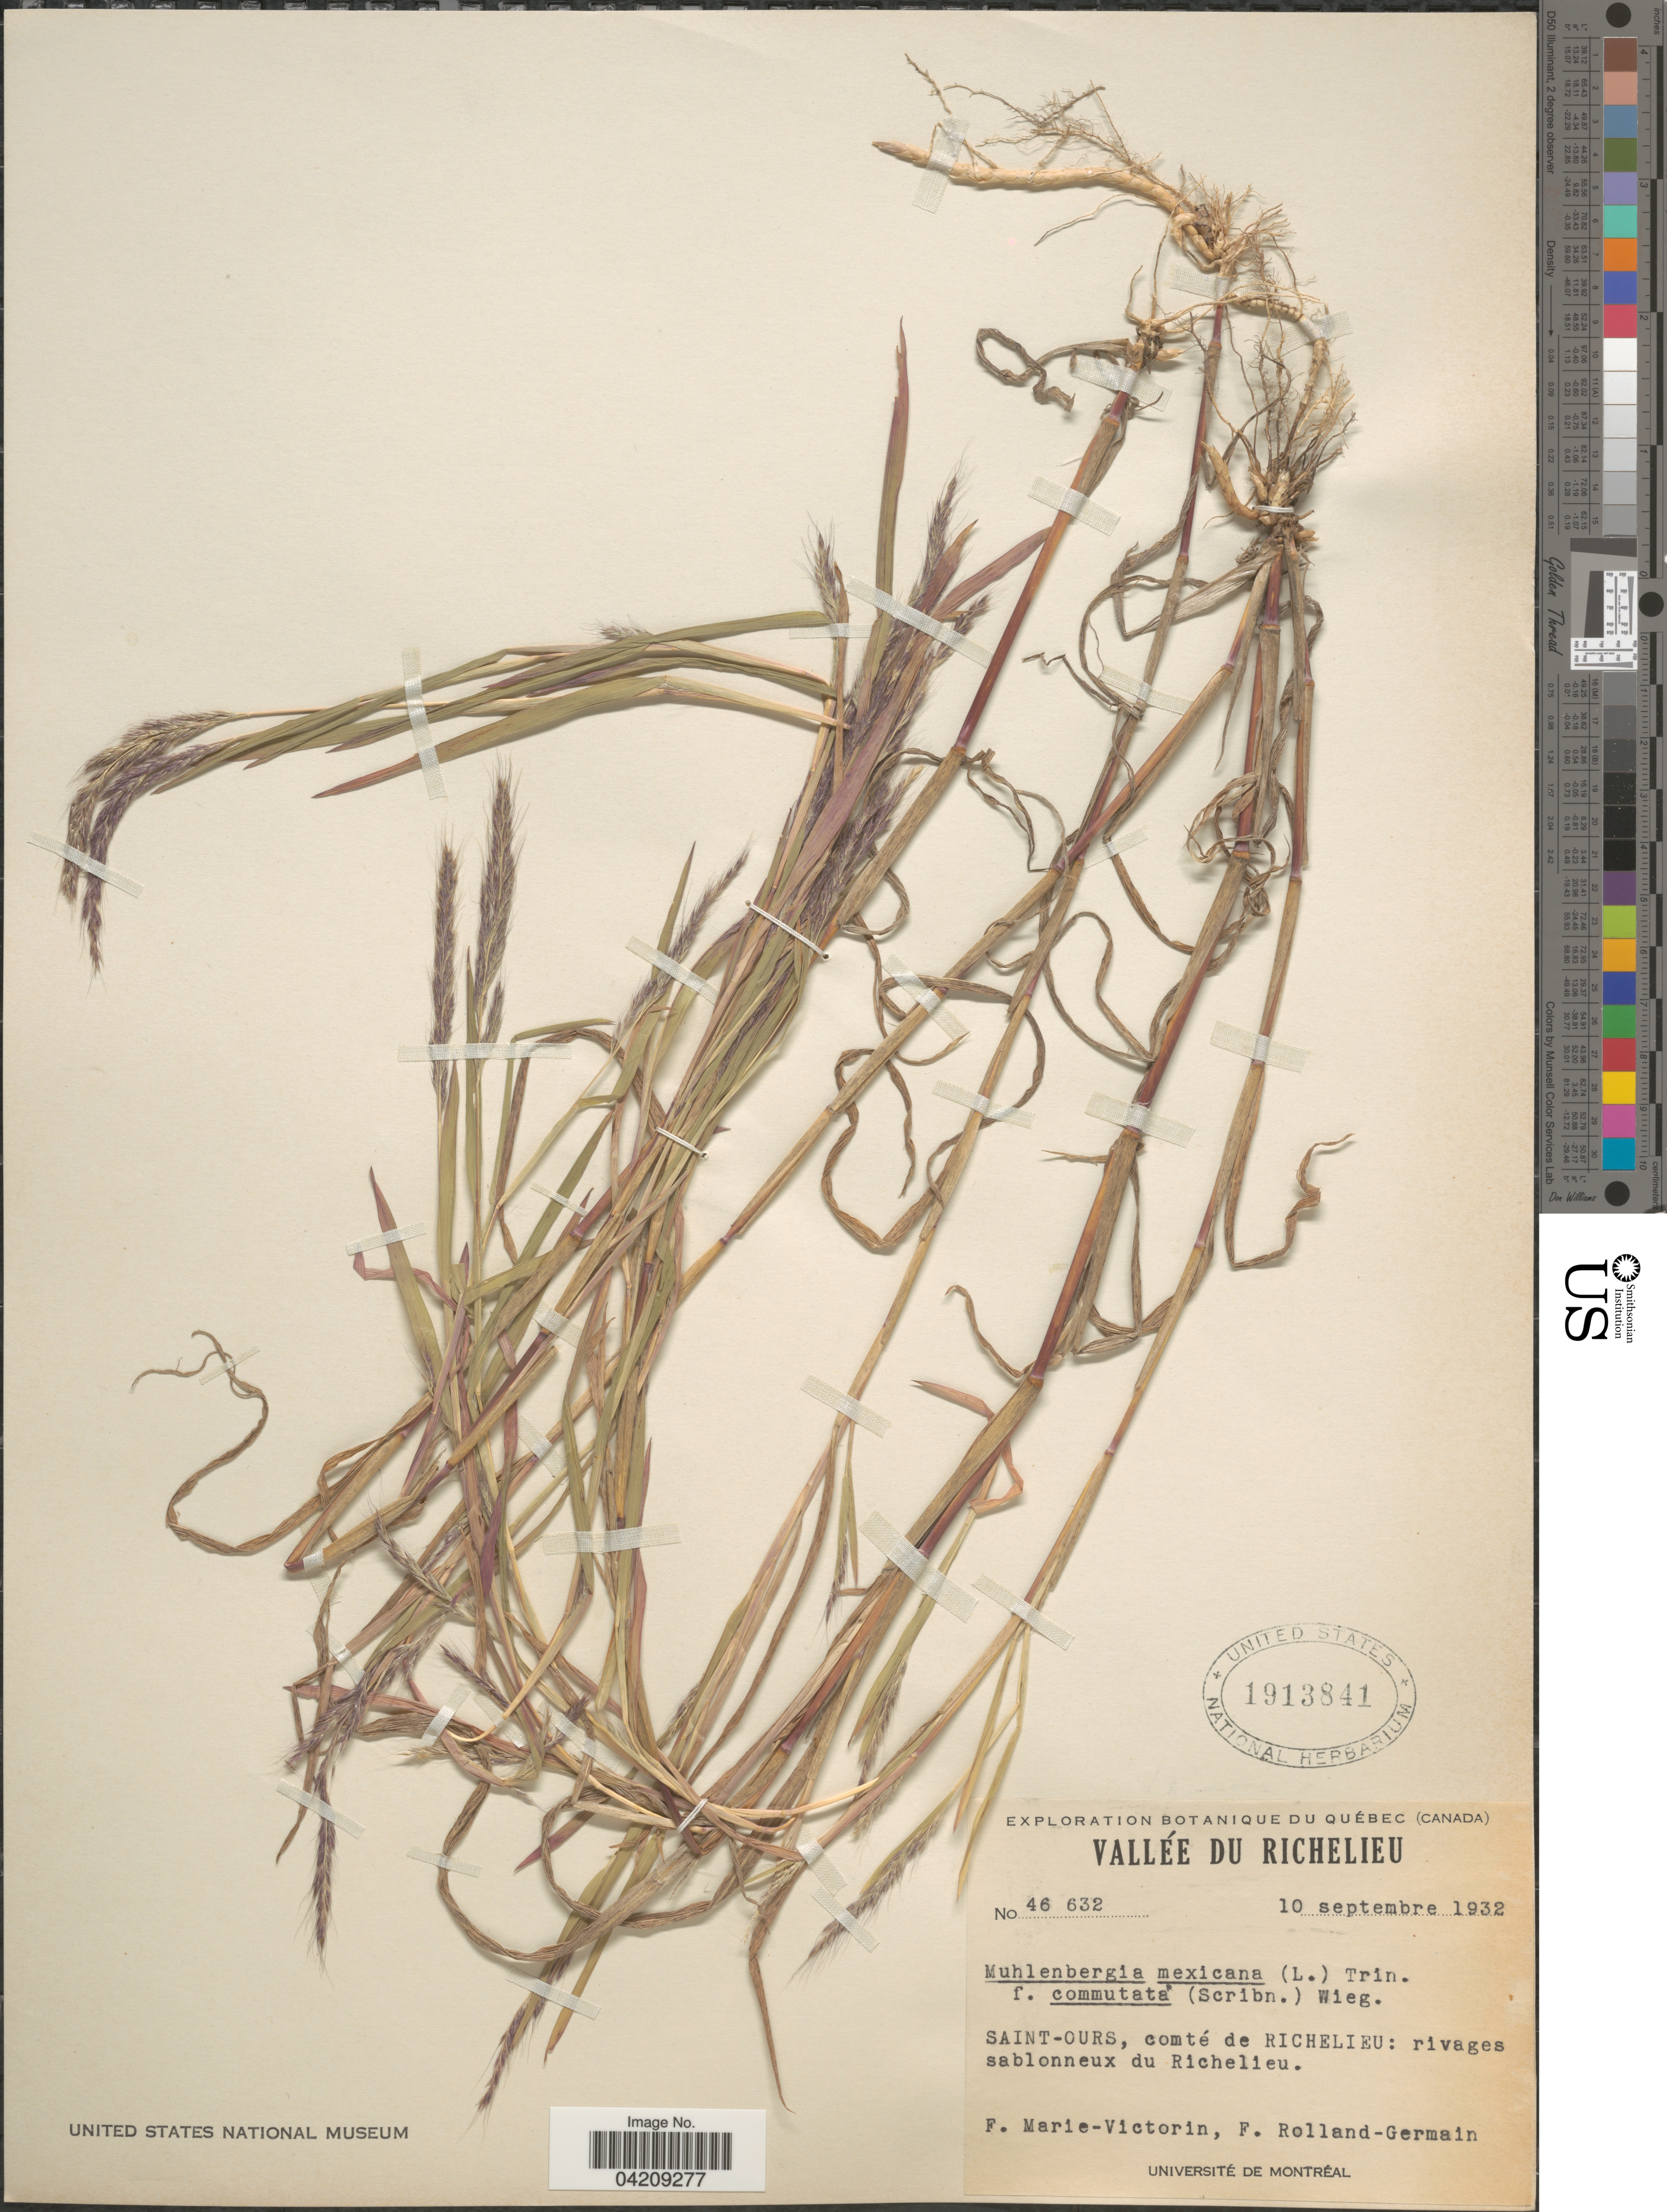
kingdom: Plantae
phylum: Tracheophyta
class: Liliopsida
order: Poales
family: Poaceae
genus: Muhlenbergia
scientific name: Muhlenbergia frondosa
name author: (Poir.) Fernald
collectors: F. Marie-Victorin & Rolland-Germain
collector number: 46632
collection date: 1932-09-10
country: Canada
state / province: Quebec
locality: Exploration Botanique du Québec. Vallée du Richelieu. Saint-Ours, comté de Richelieu: rivages sablonneux du Richelieu.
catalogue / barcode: US 1913841